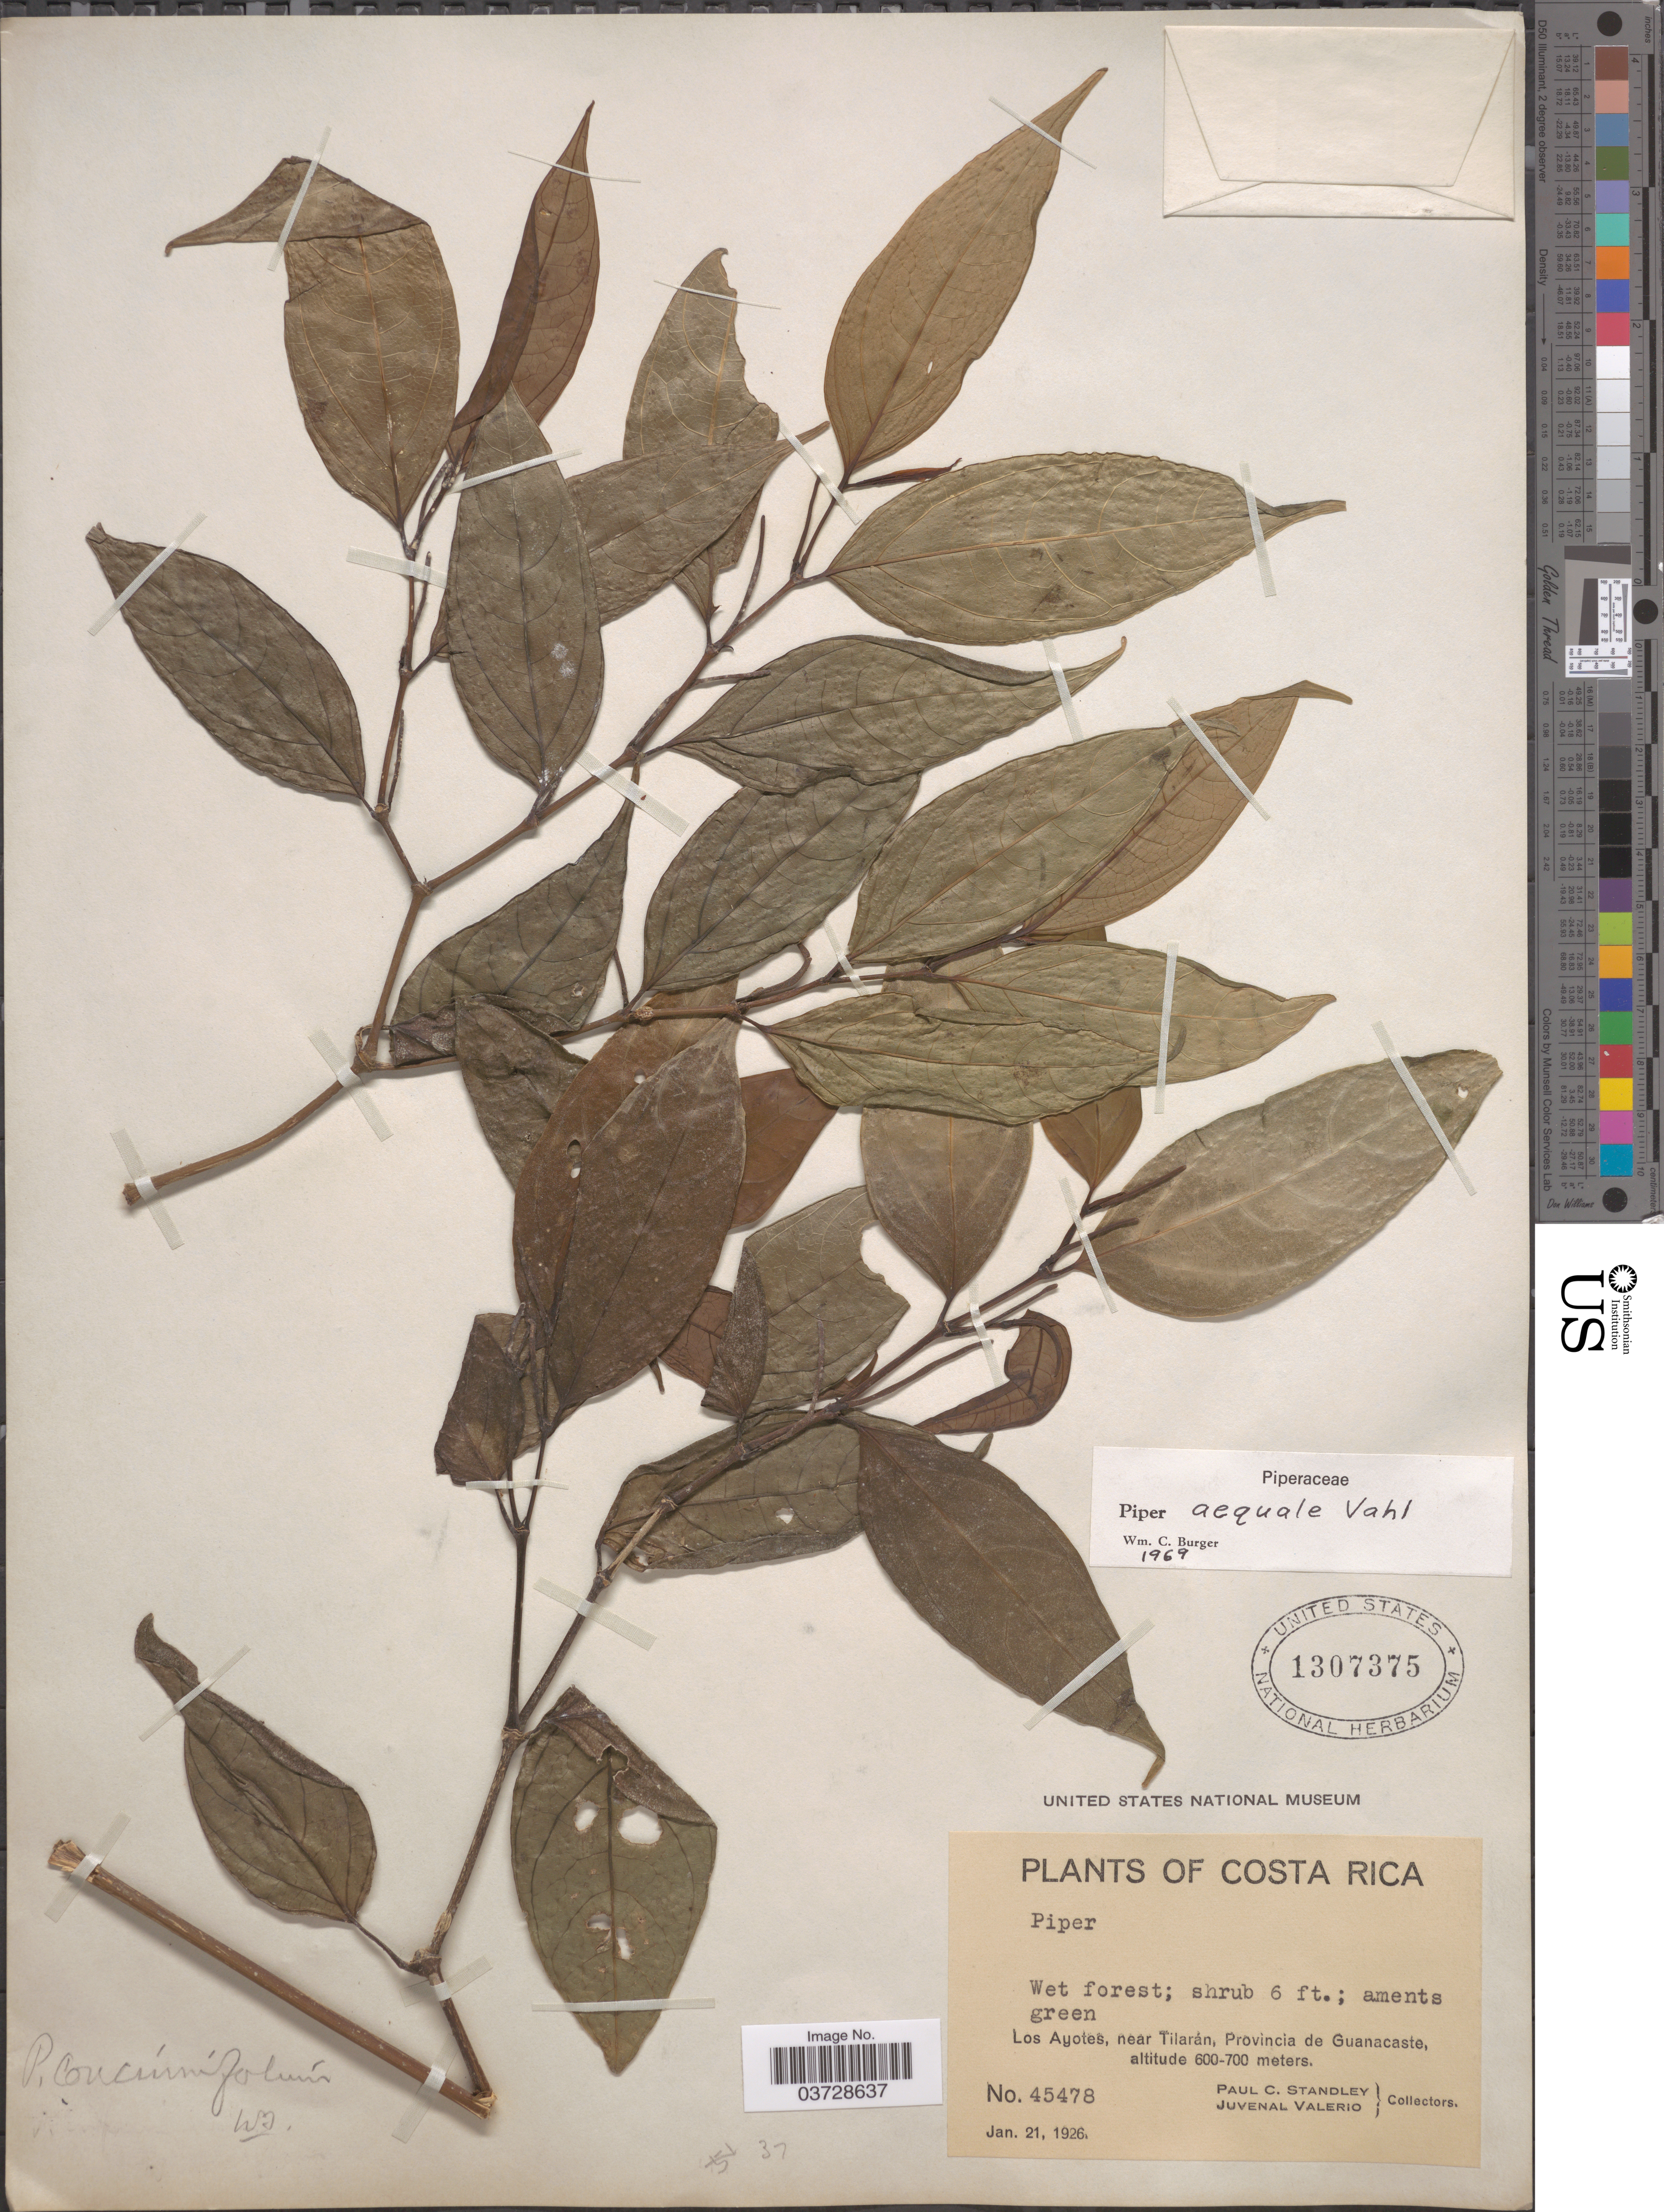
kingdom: Plantae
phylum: Tracheophyta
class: Magnoliopsida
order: Piperales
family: Piperaceae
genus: Piper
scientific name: Piper aequale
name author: Vahl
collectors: P. C. Standley & J. Valerio R.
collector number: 45478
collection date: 1926-01-21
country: Costa Rica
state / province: Guanacaste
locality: Los Ayotes, near Tilarán.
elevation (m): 600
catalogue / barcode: US 1307375